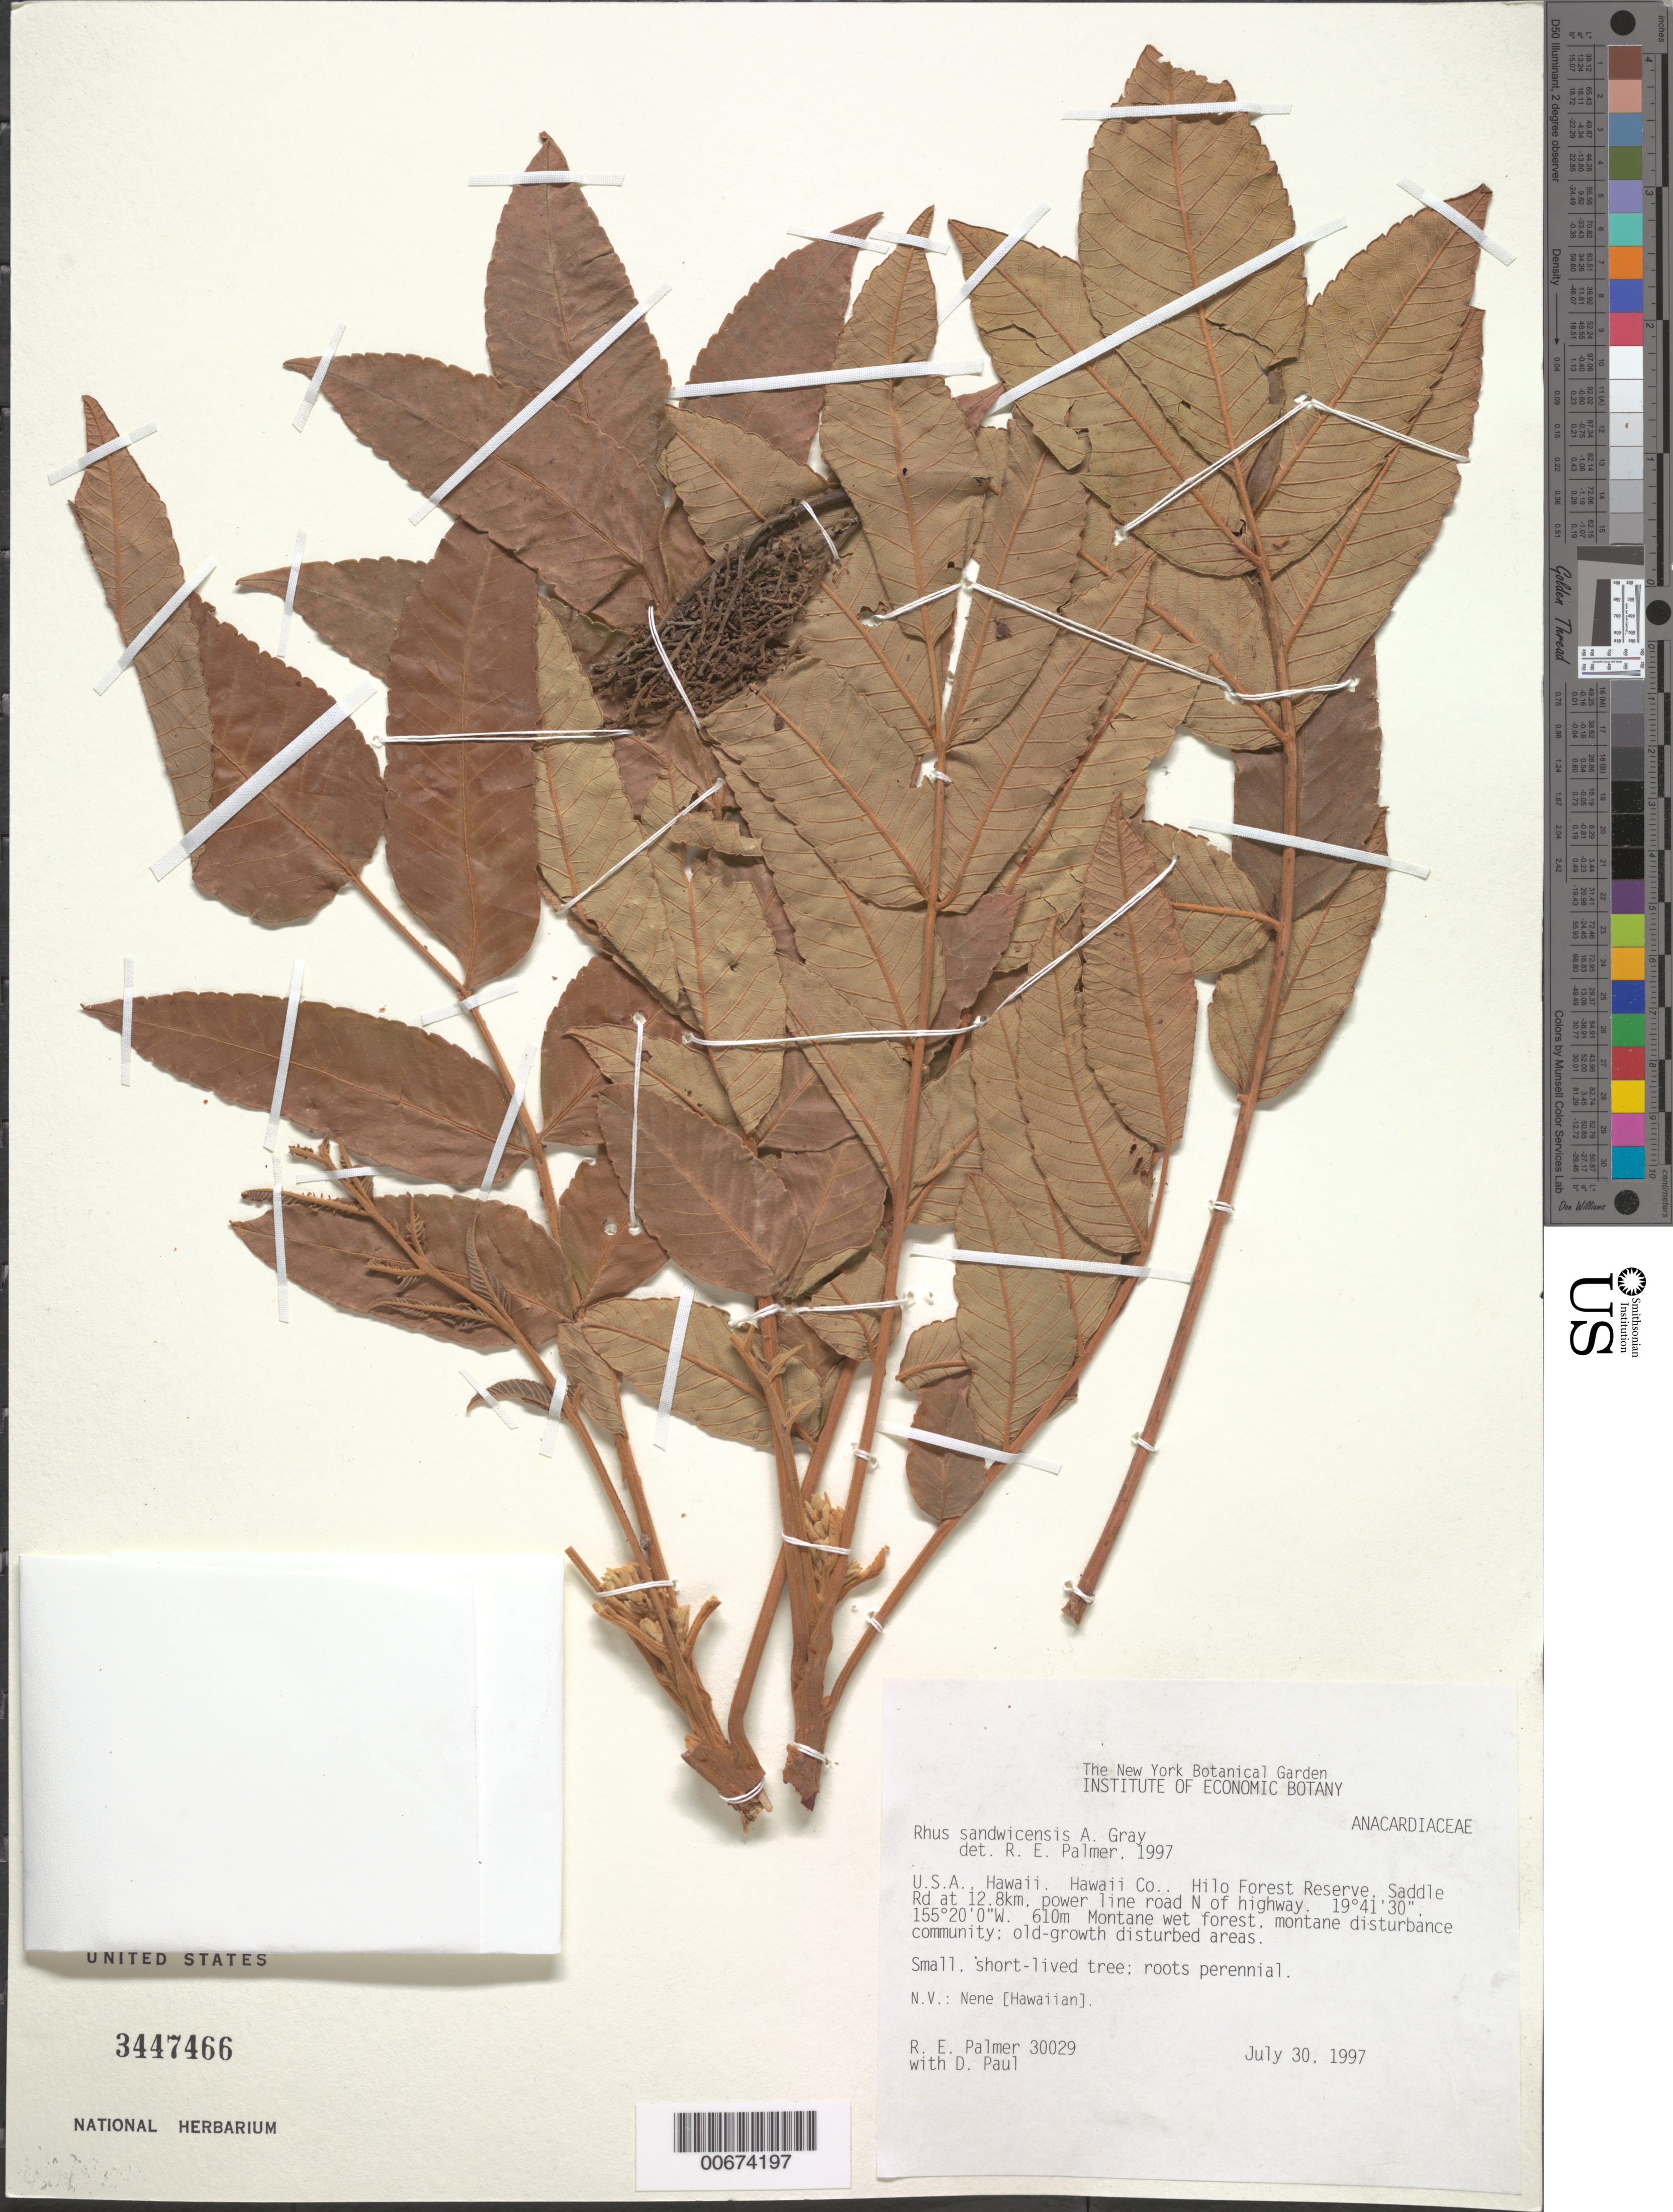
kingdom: Plantae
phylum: Tracheophyta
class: Magnoliopsida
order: Sapindales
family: Anacardiaceae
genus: Rhus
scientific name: Rhus sandwicensis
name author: A. Gray in Wilkes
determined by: Palmer, R. E.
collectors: R. Palmer & D. Paul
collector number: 30029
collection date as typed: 30 Jul 1997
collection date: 1997-07-30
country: United States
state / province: Hawaii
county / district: Hawaii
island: Hawaii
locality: Hilo Forest Reserve, Saddle Rd at 12.8 km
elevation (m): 610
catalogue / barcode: US 3447466